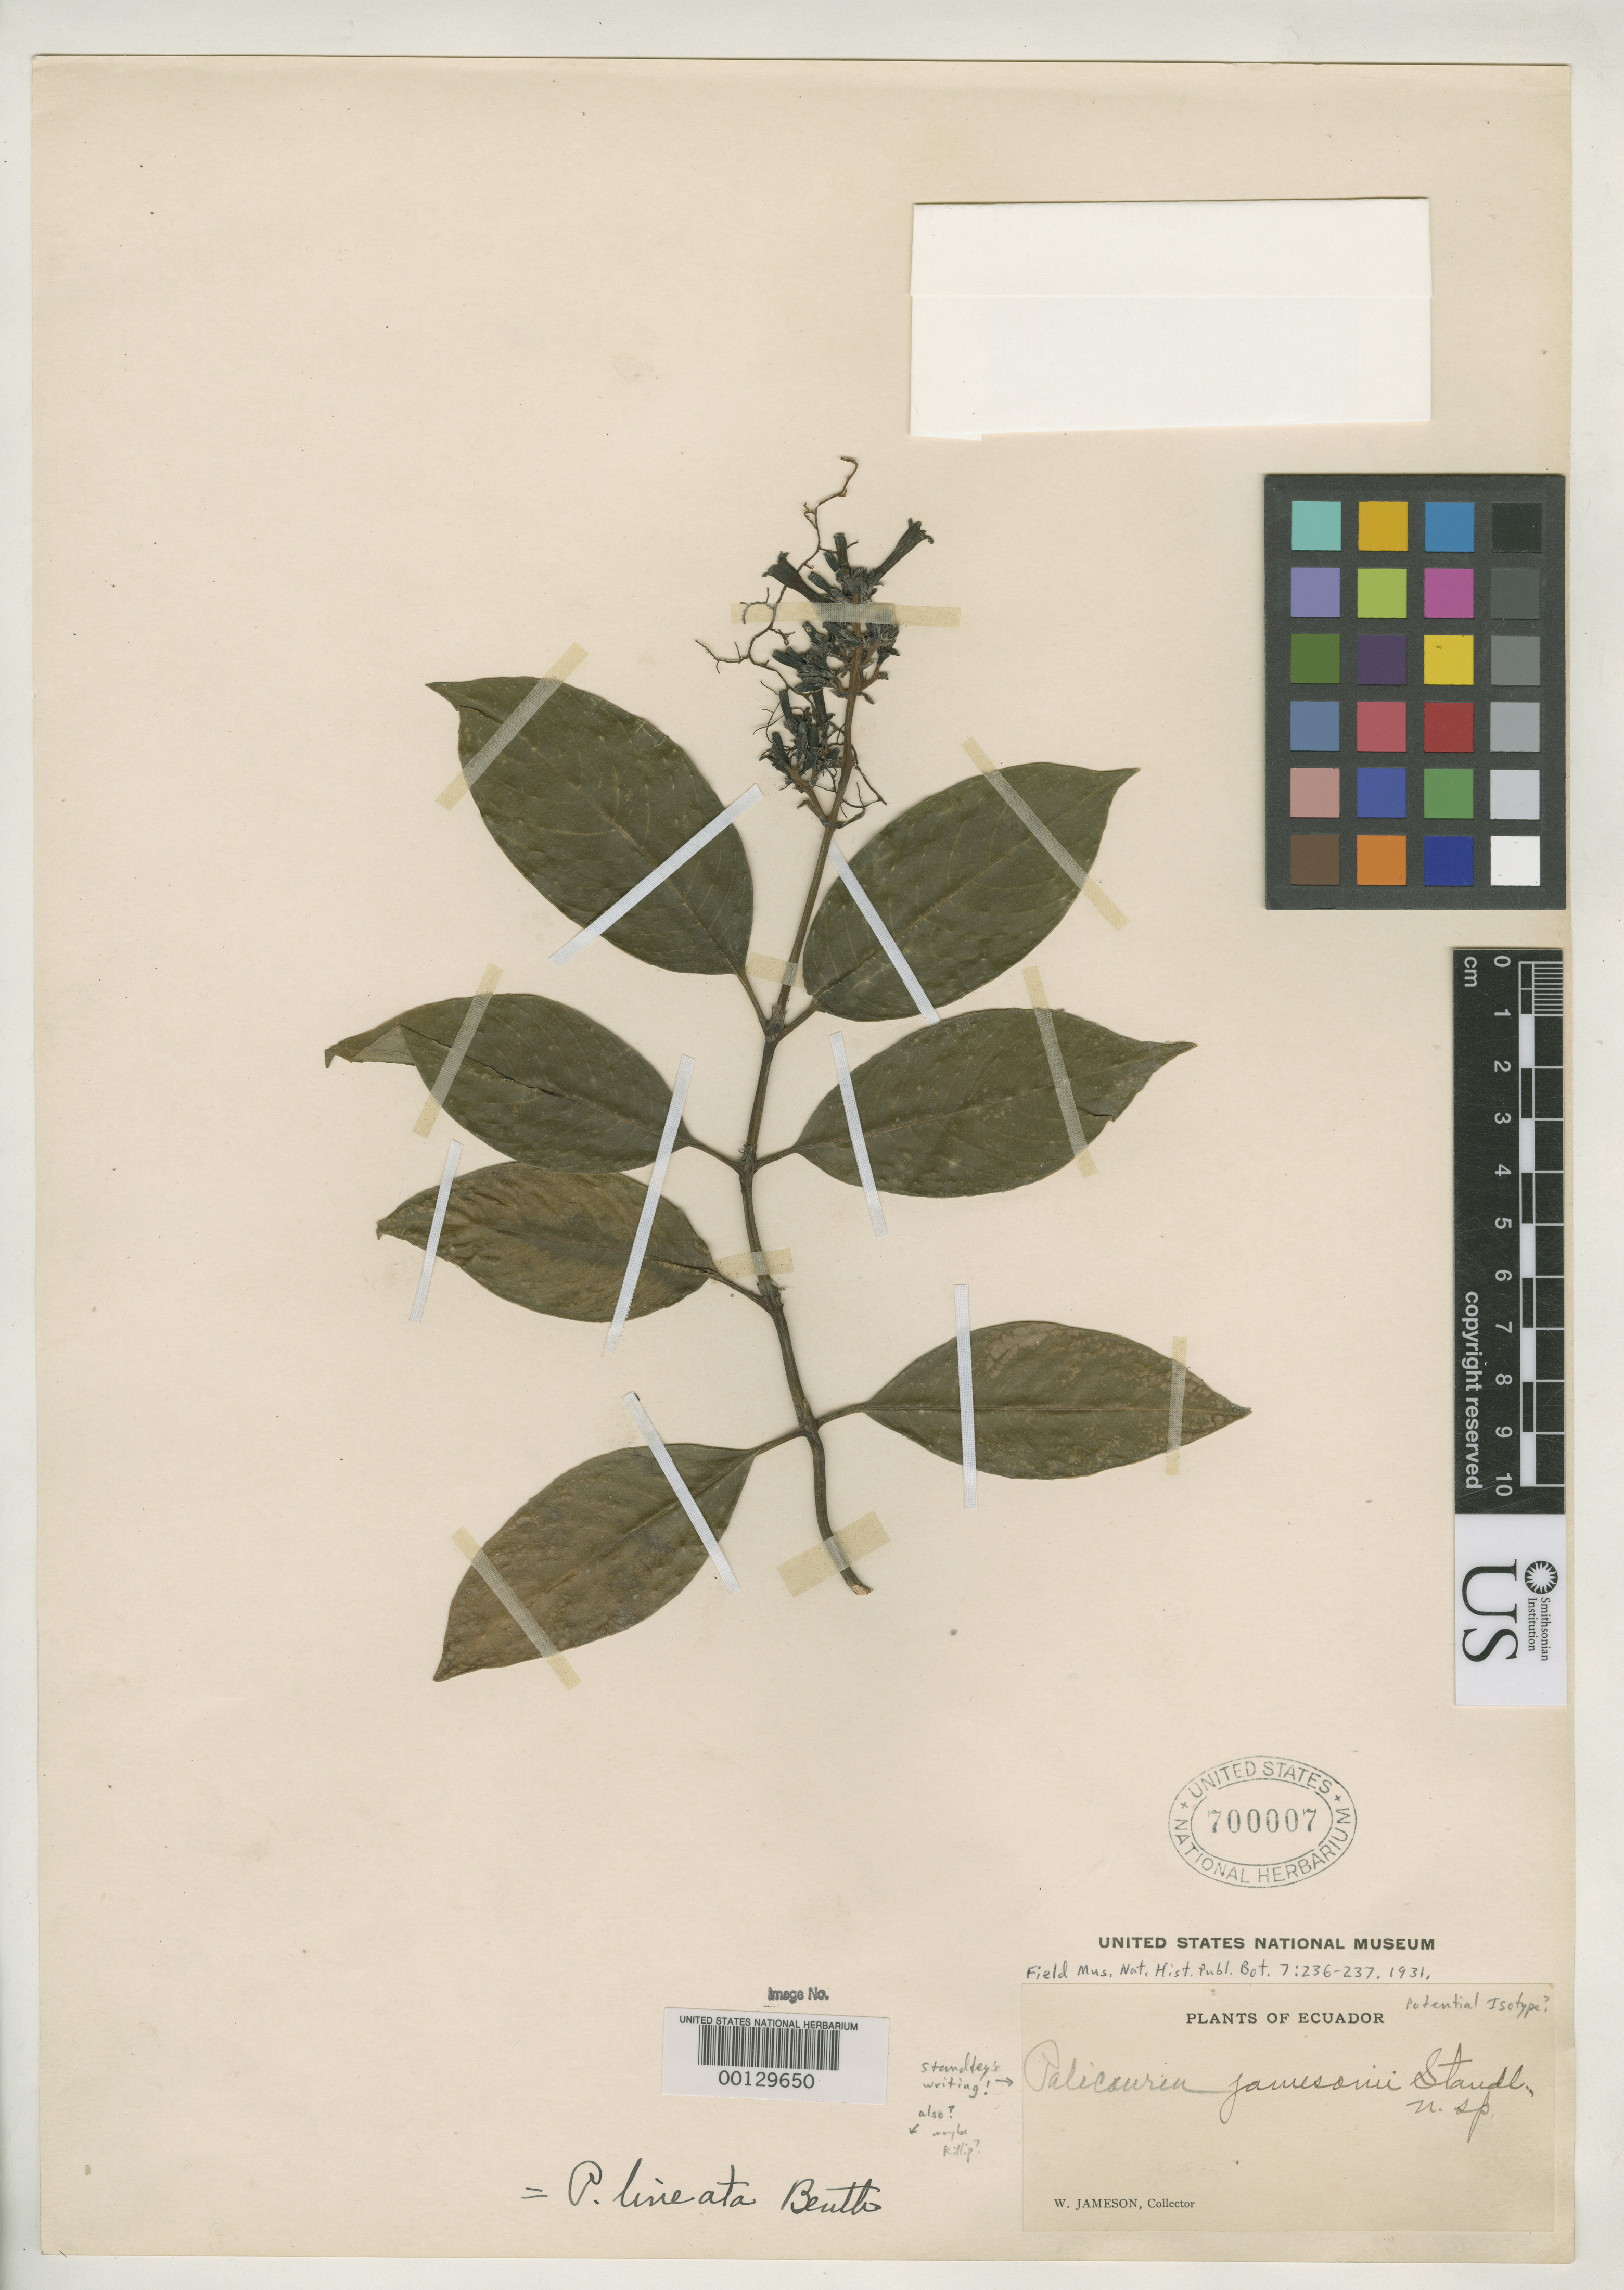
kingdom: Plantae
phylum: Tracheophyta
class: Magnoliopsida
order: Gentianales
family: Rubiaceae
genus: Palicourea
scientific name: Palicourea jamesonii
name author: Standl.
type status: Possible Isotype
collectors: W. Jameson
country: Ecuador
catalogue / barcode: US 700007